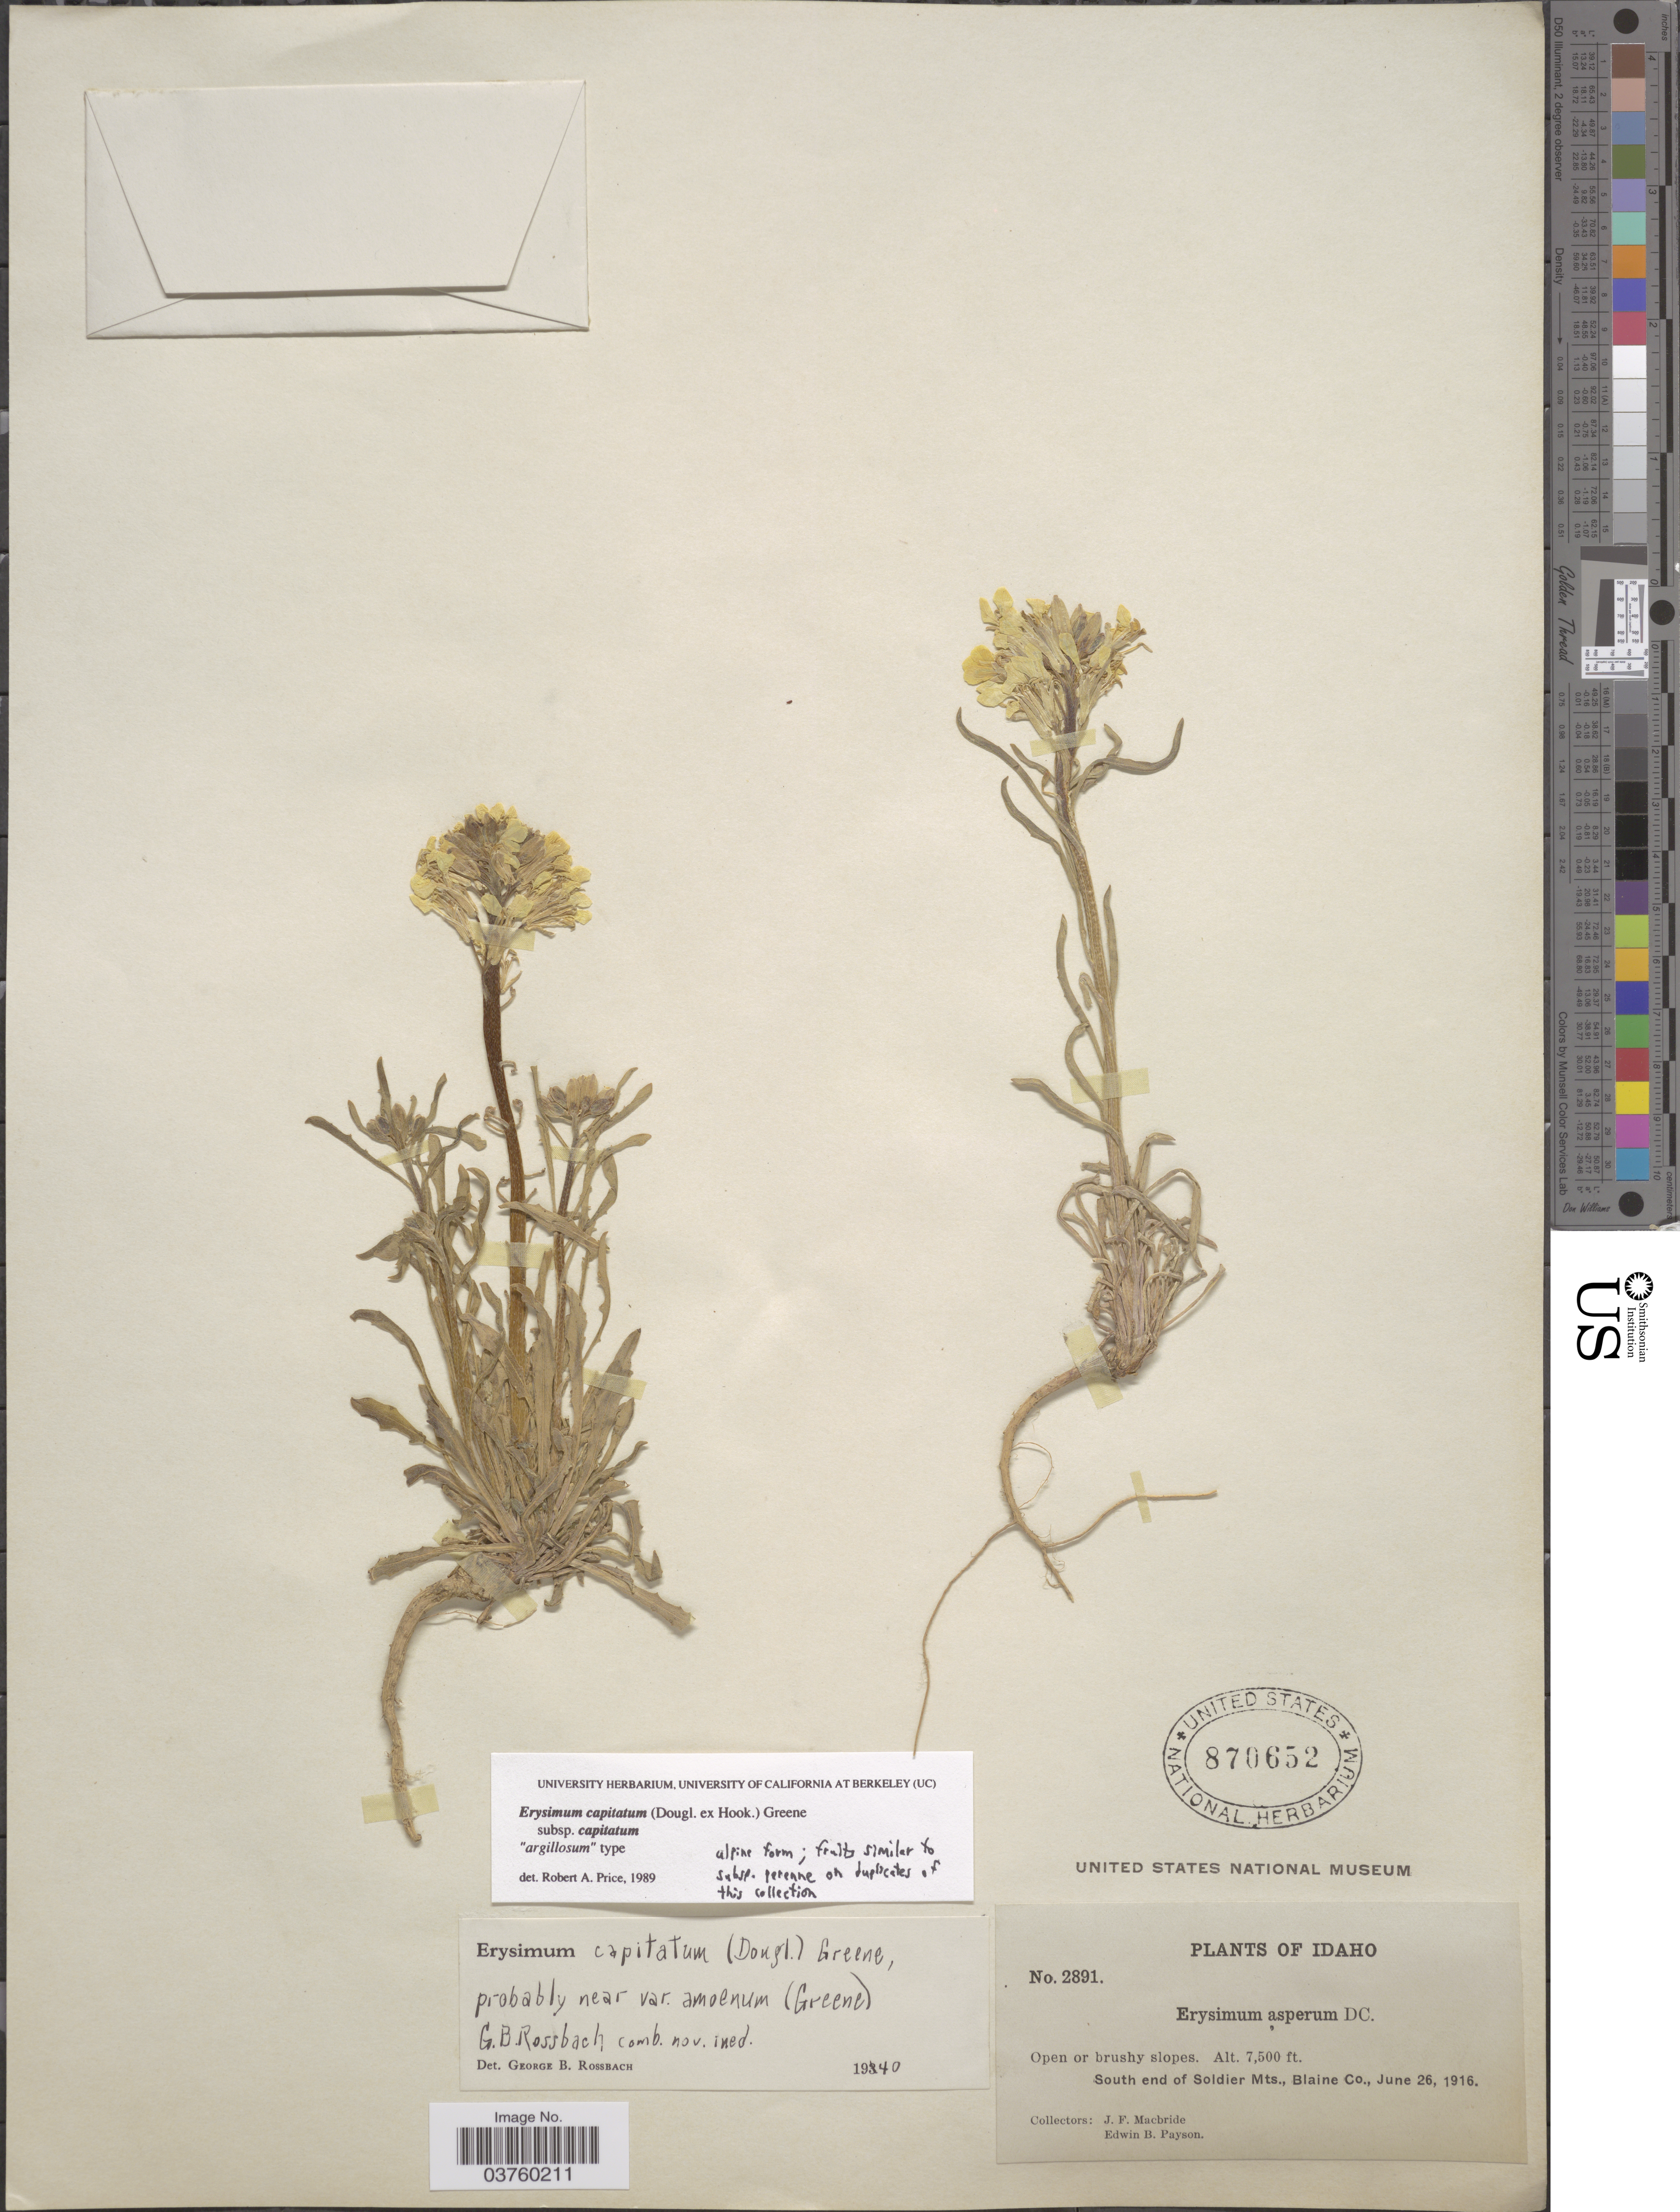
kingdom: Plantae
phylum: Tracheophyta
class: Magnoliopsida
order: Brassicales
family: Brassicaceae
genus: Erysimum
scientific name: Erysimum capitatum subsp. capitatum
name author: (Douglas ex Hook.) Greene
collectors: J. F. Macbride & E. B. Payson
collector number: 2891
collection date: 1916-06-26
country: United States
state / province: Idaho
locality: South end of Soldier Mts., Blaine Co.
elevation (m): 2286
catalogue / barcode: US 870652